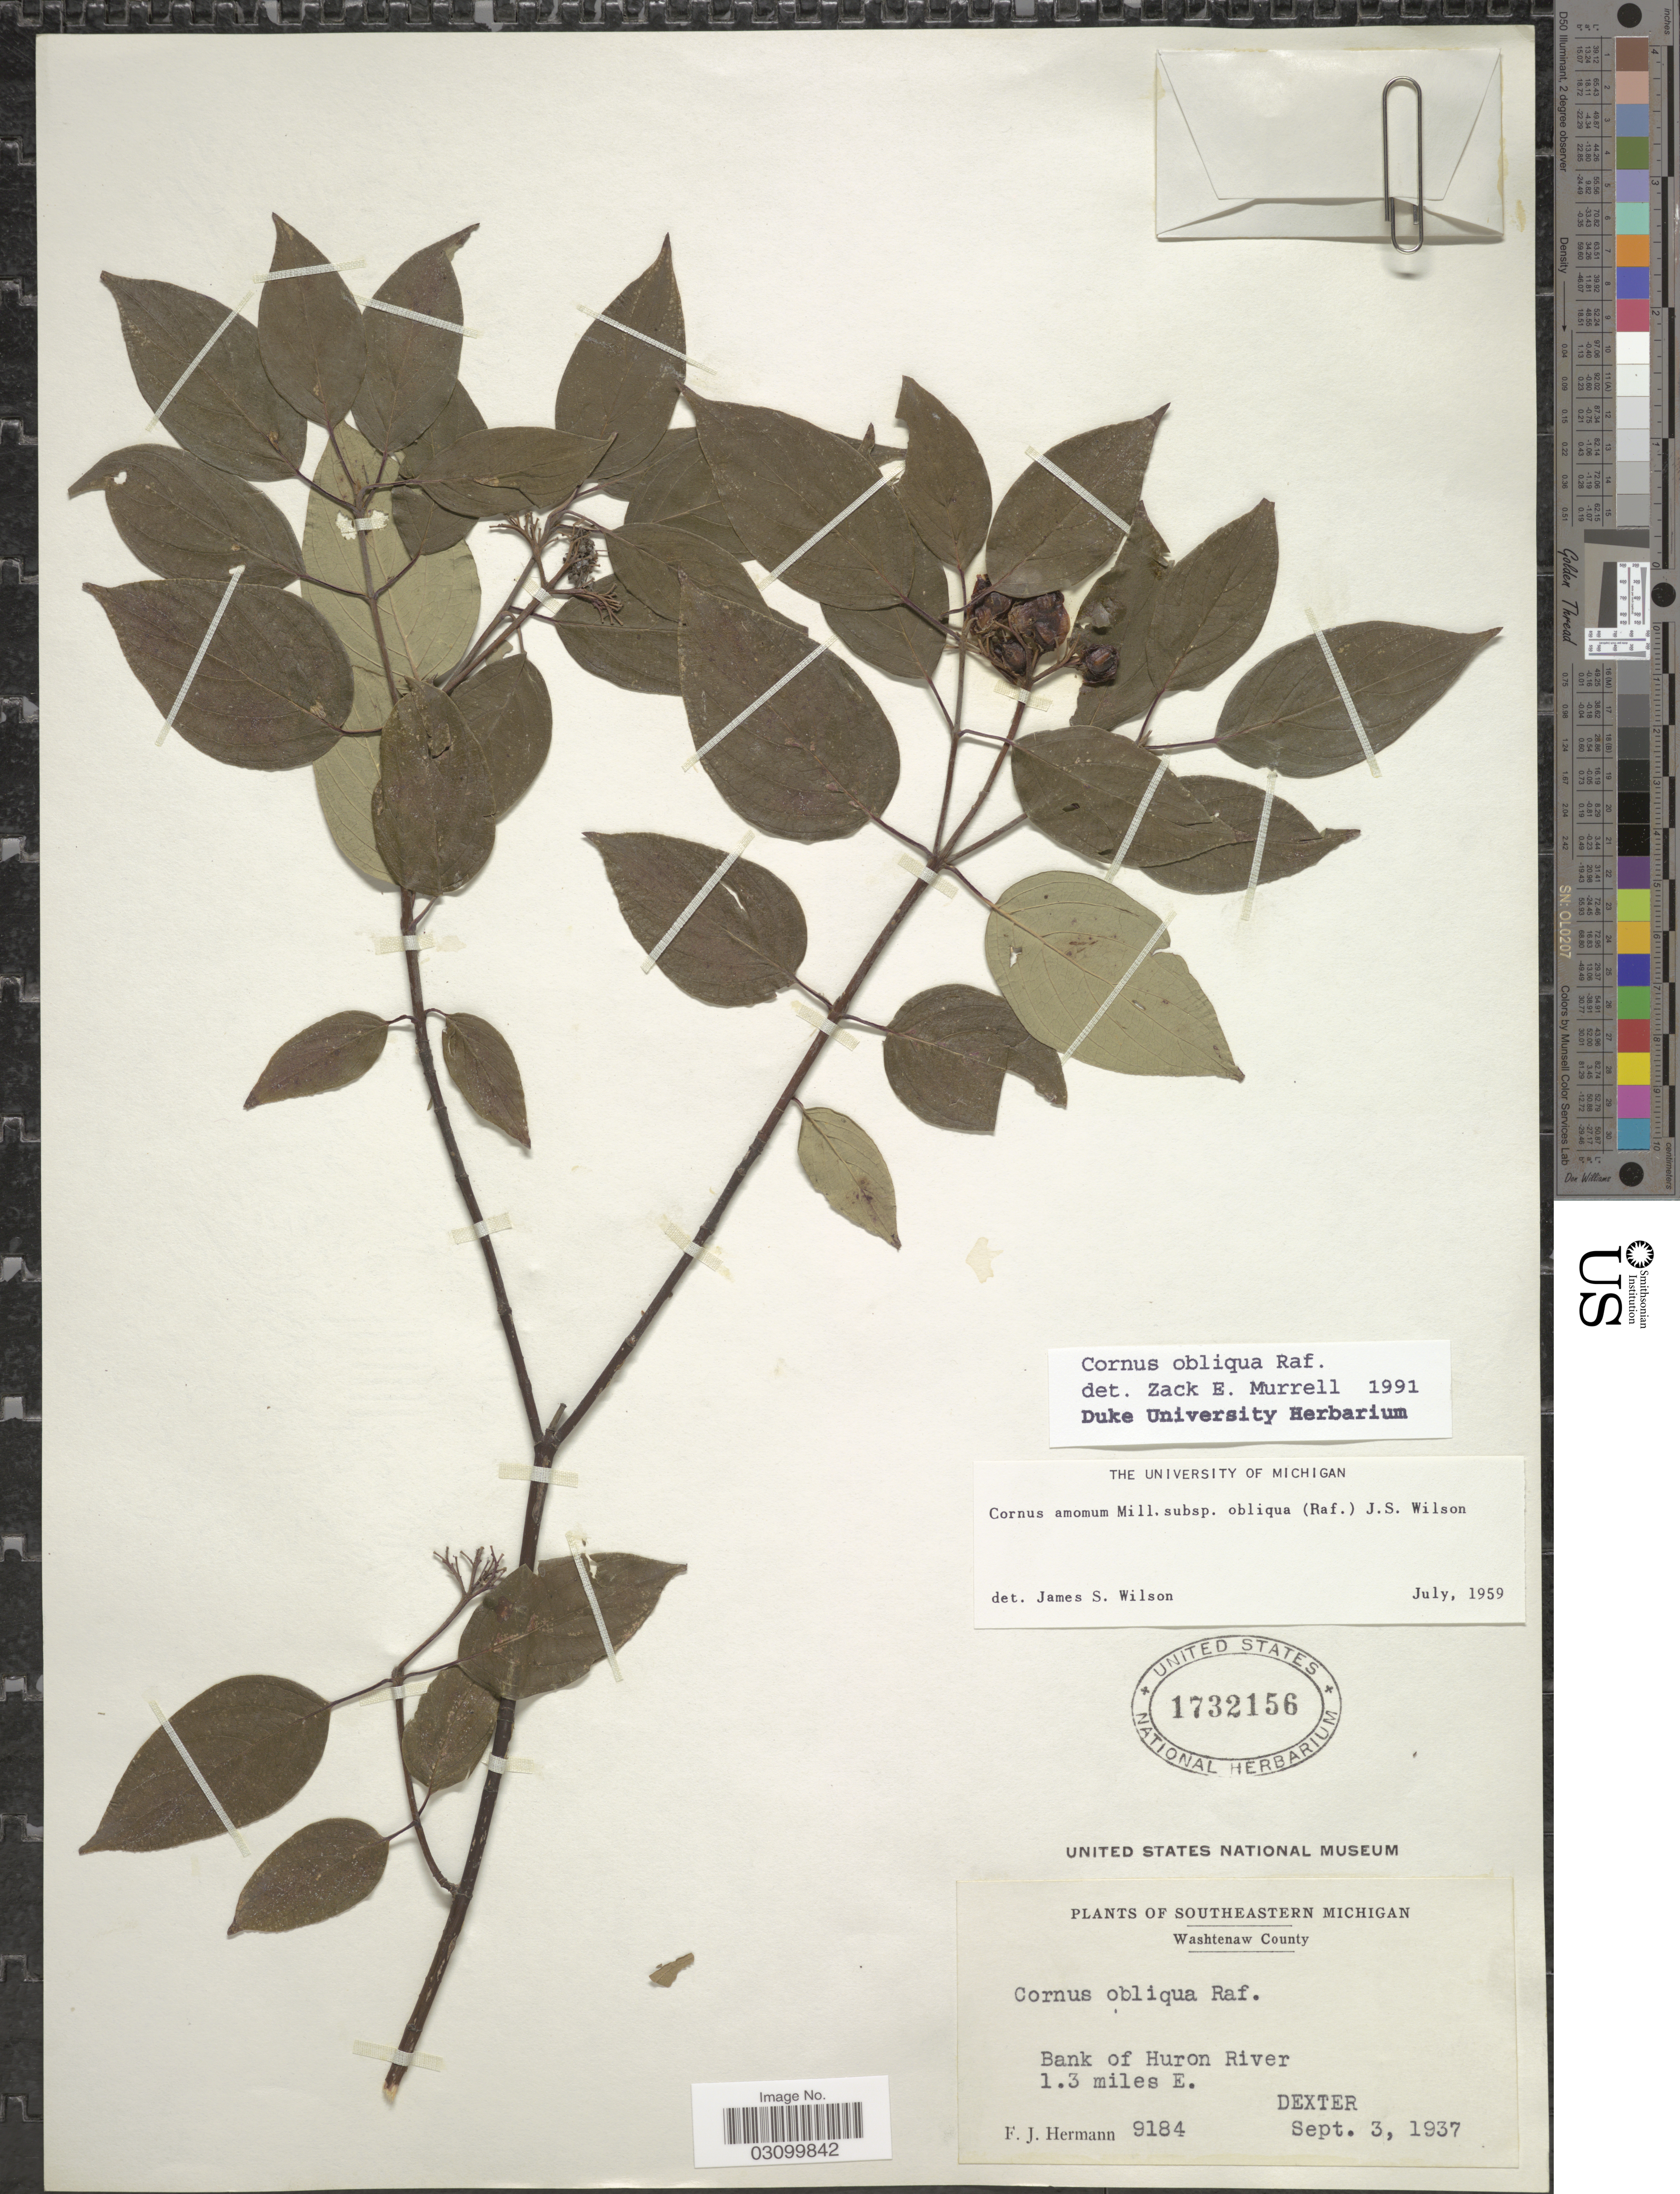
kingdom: Plantae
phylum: Tracheophyta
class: Magnoliopsida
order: Cornales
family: Cornaceae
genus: Cornus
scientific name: Cornus obliqua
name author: Raf.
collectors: F. J. Hermann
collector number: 9184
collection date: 1937-09-03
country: United States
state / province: Michigan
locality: Southeastern Michigan. Washtenaw County. Bank of Huron River, 1.3 miles E. Dexter.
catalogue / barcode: US 1732156